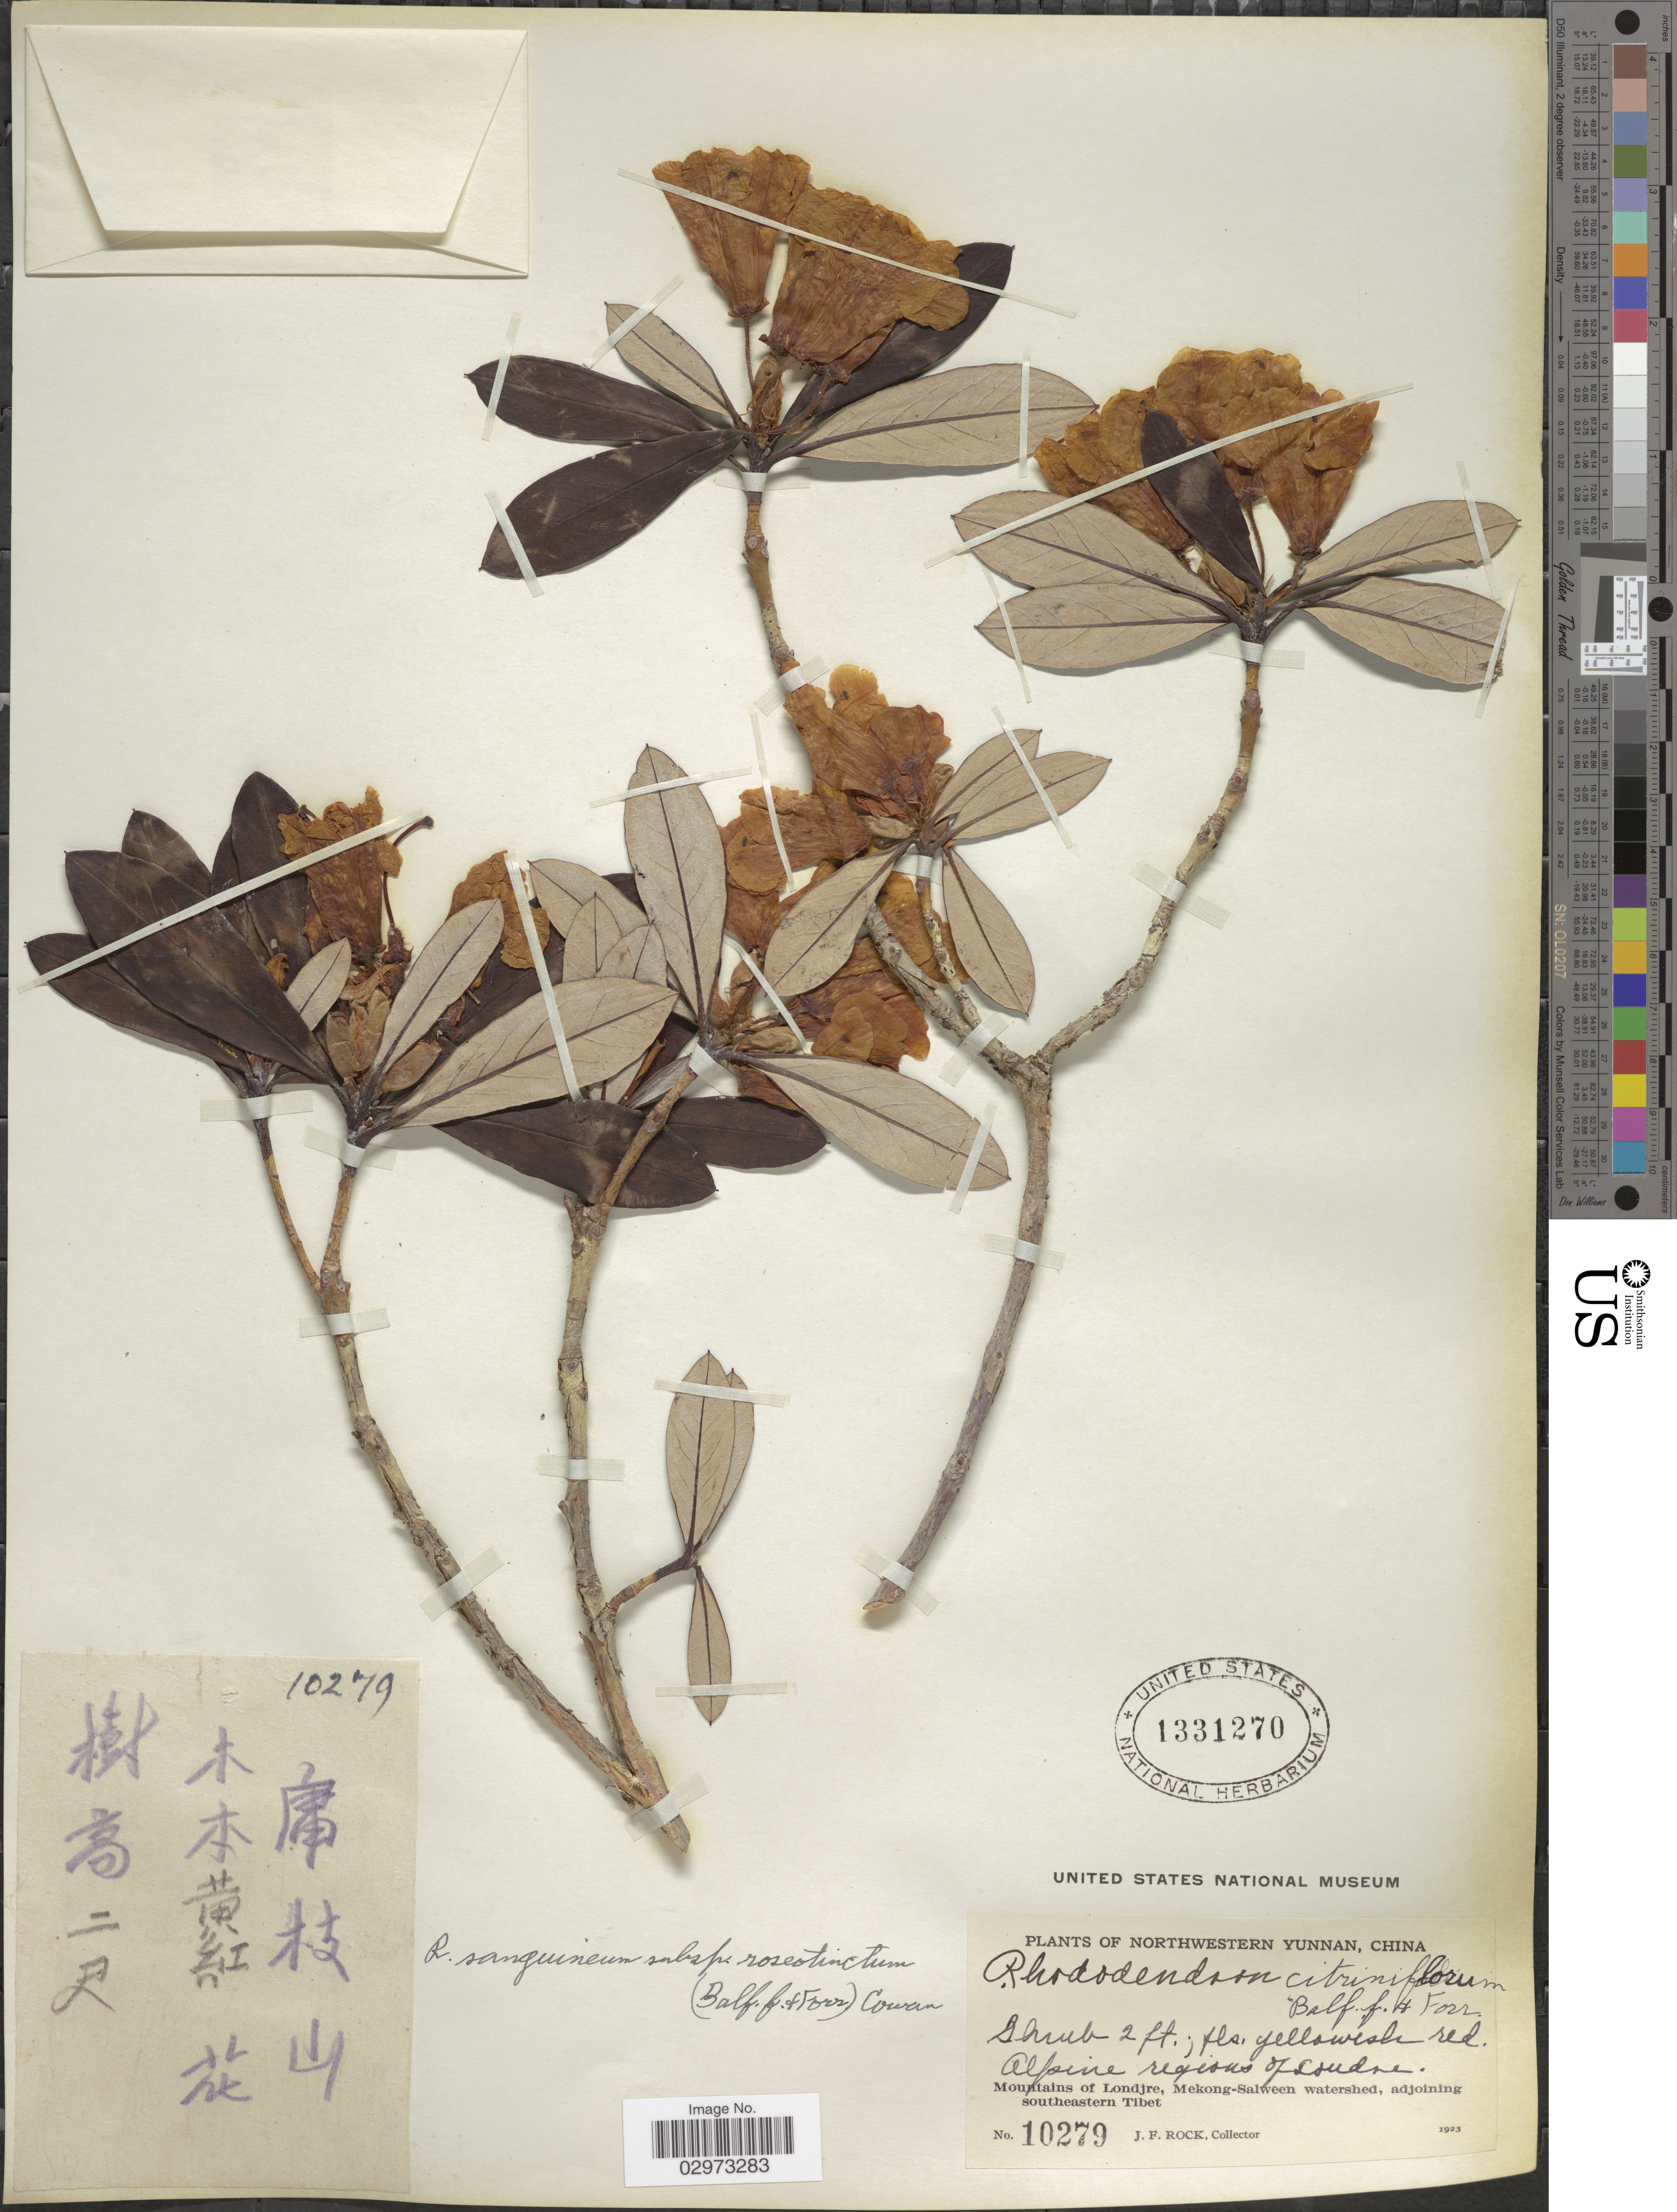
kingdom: Plantae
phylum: Tracheophyta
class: Magnoliopsida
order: Ericales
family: Ericaceae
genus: Rhododendron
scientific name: Rhododendron sanguineum subsp. roseotinctum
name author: (Balf. f. & Forrest) Cowan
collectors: J. Rock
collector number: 10279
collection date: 1923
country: China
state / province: Yunnan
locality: Northwestern Yunnan. Alpine regions of Londre. Mountains of Londjre, Mekong-Salween watershed, adjoining southeastern Tibet.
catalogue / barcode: US 1331270